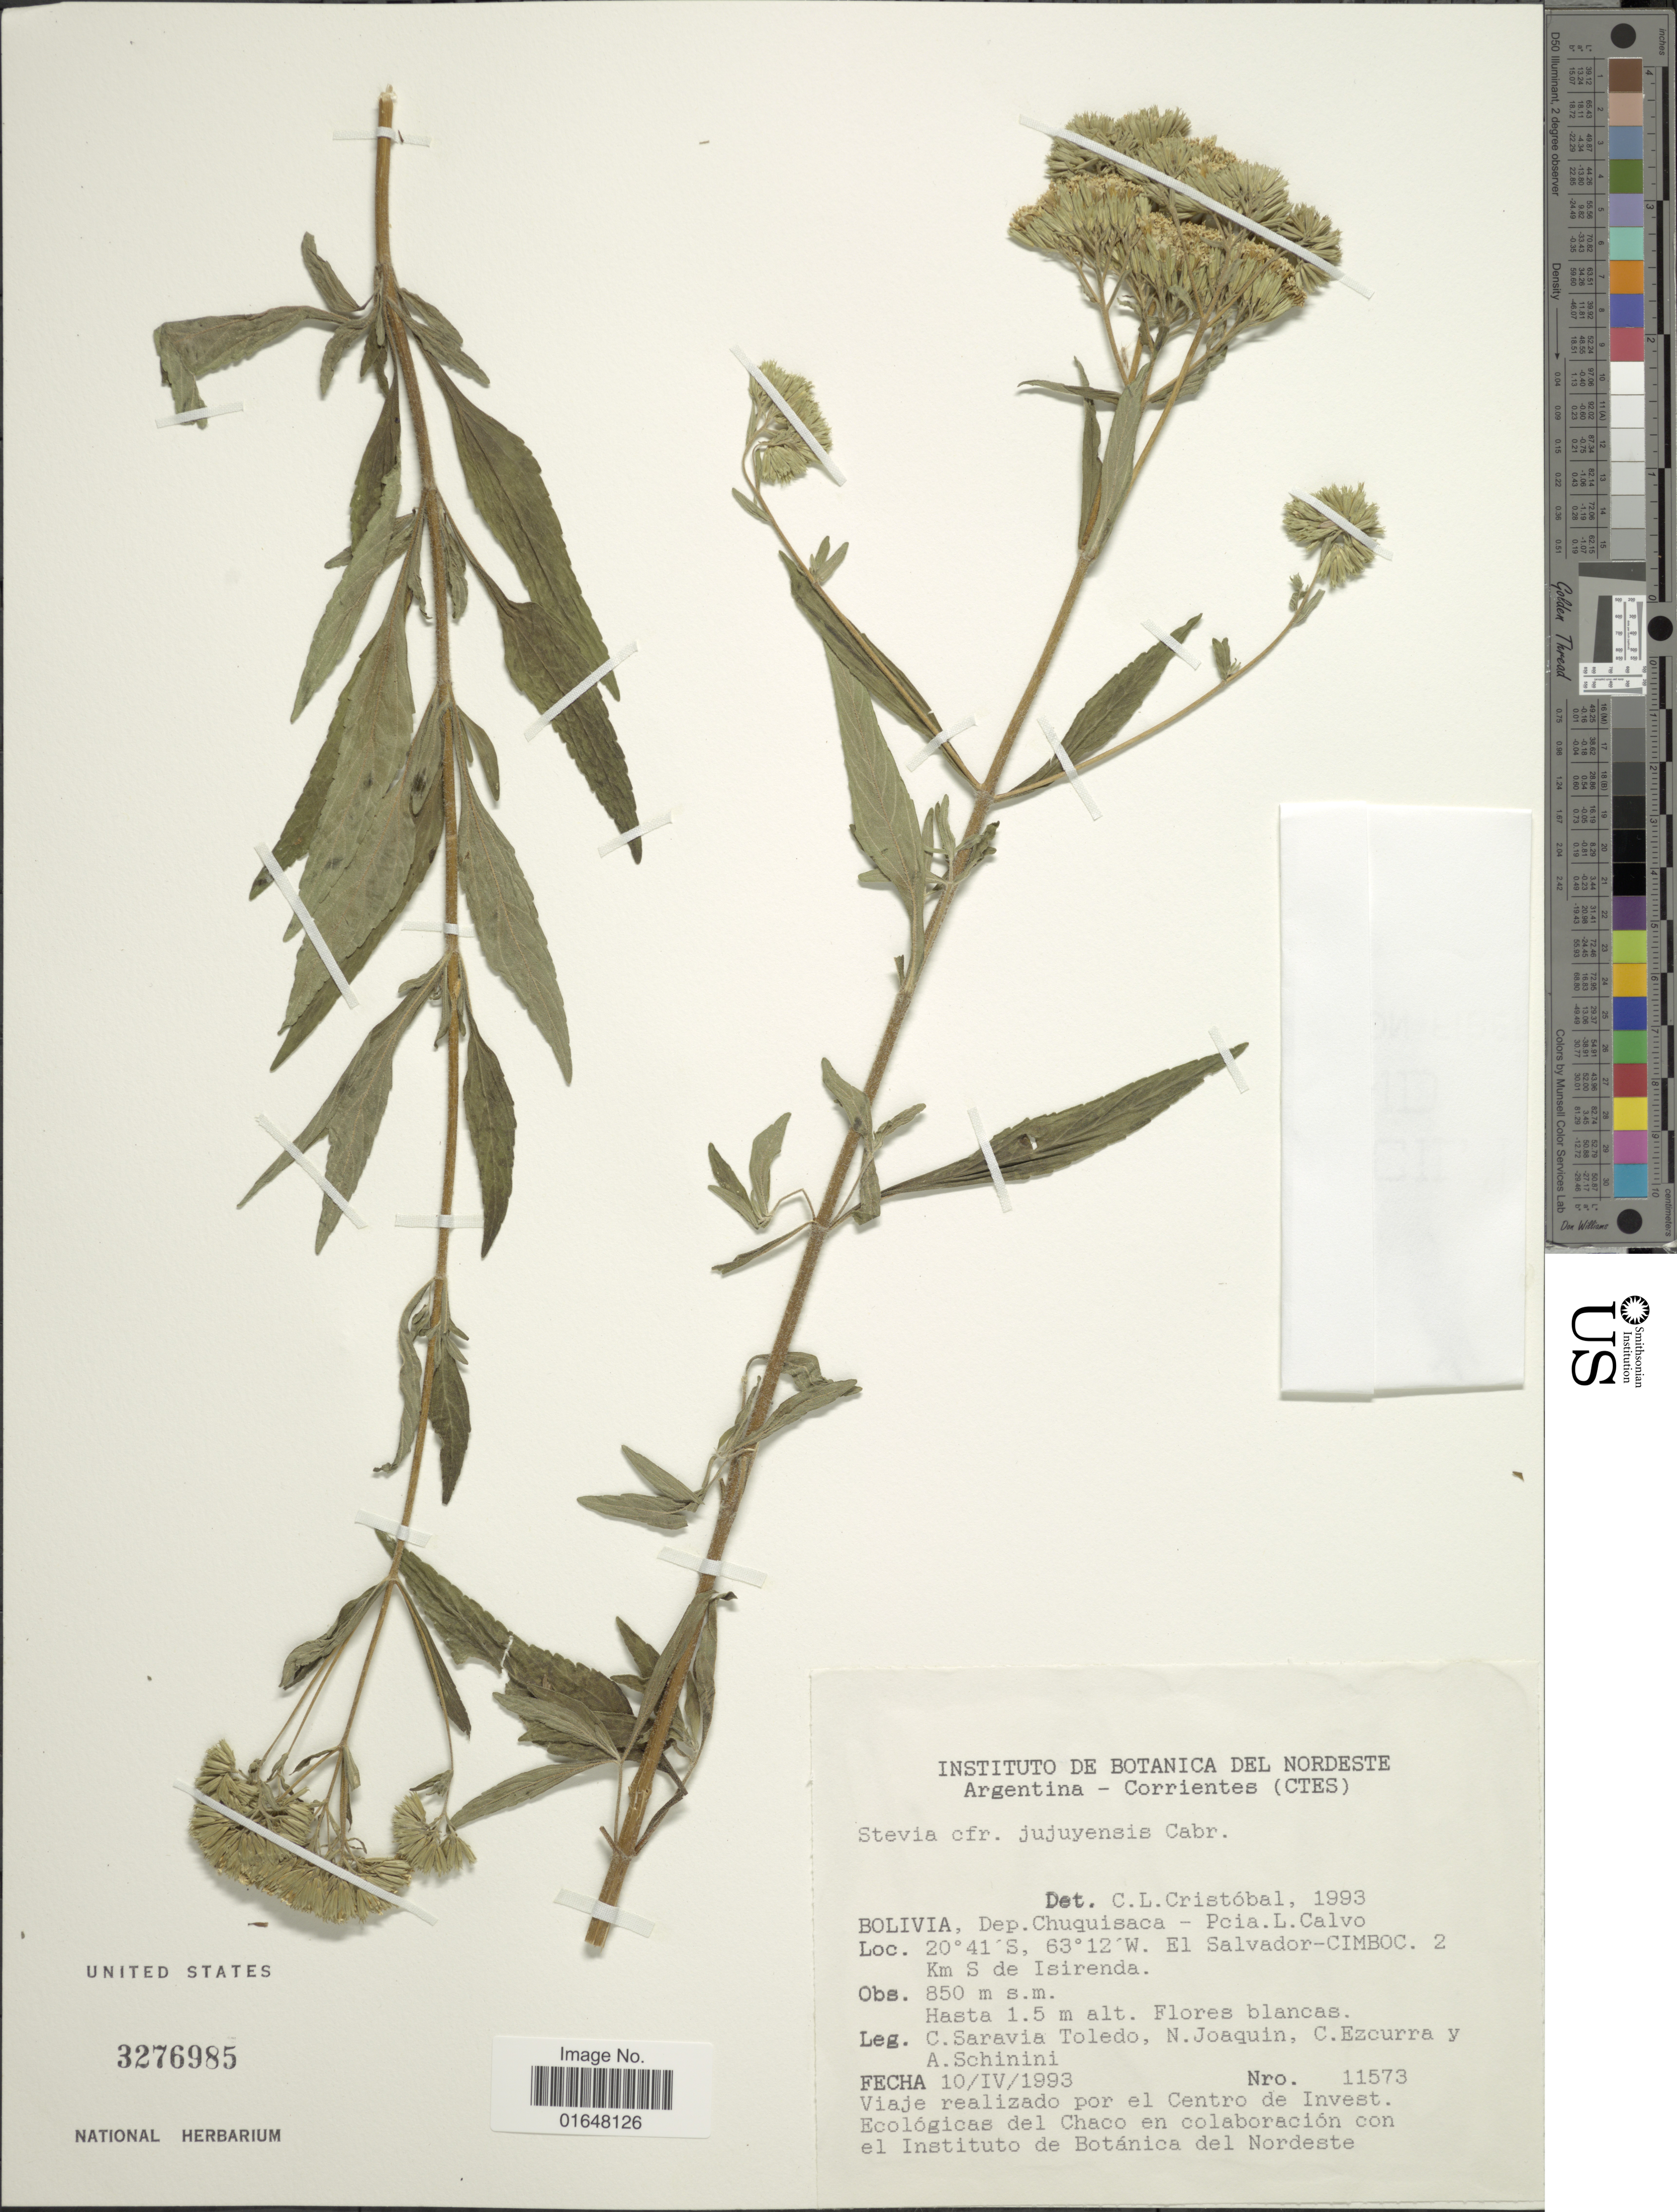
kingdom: Plantae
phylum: Tracheophyta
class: Magnoliopsida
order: Asterales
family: Asteraceae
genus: Stevia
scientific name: Stevia jujuyensis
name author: Cabrera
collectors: C. Saravia T., N. Joaquin, C. Ezcurra & A. Schinini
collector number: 11573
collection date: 1993-04-10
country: Bolivia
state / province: Chuquisaca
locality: Pcia. L. Calvo, El Salvador-CIMBOC, 2 km S de Isirenda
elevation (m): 850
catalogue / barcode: US 3276985